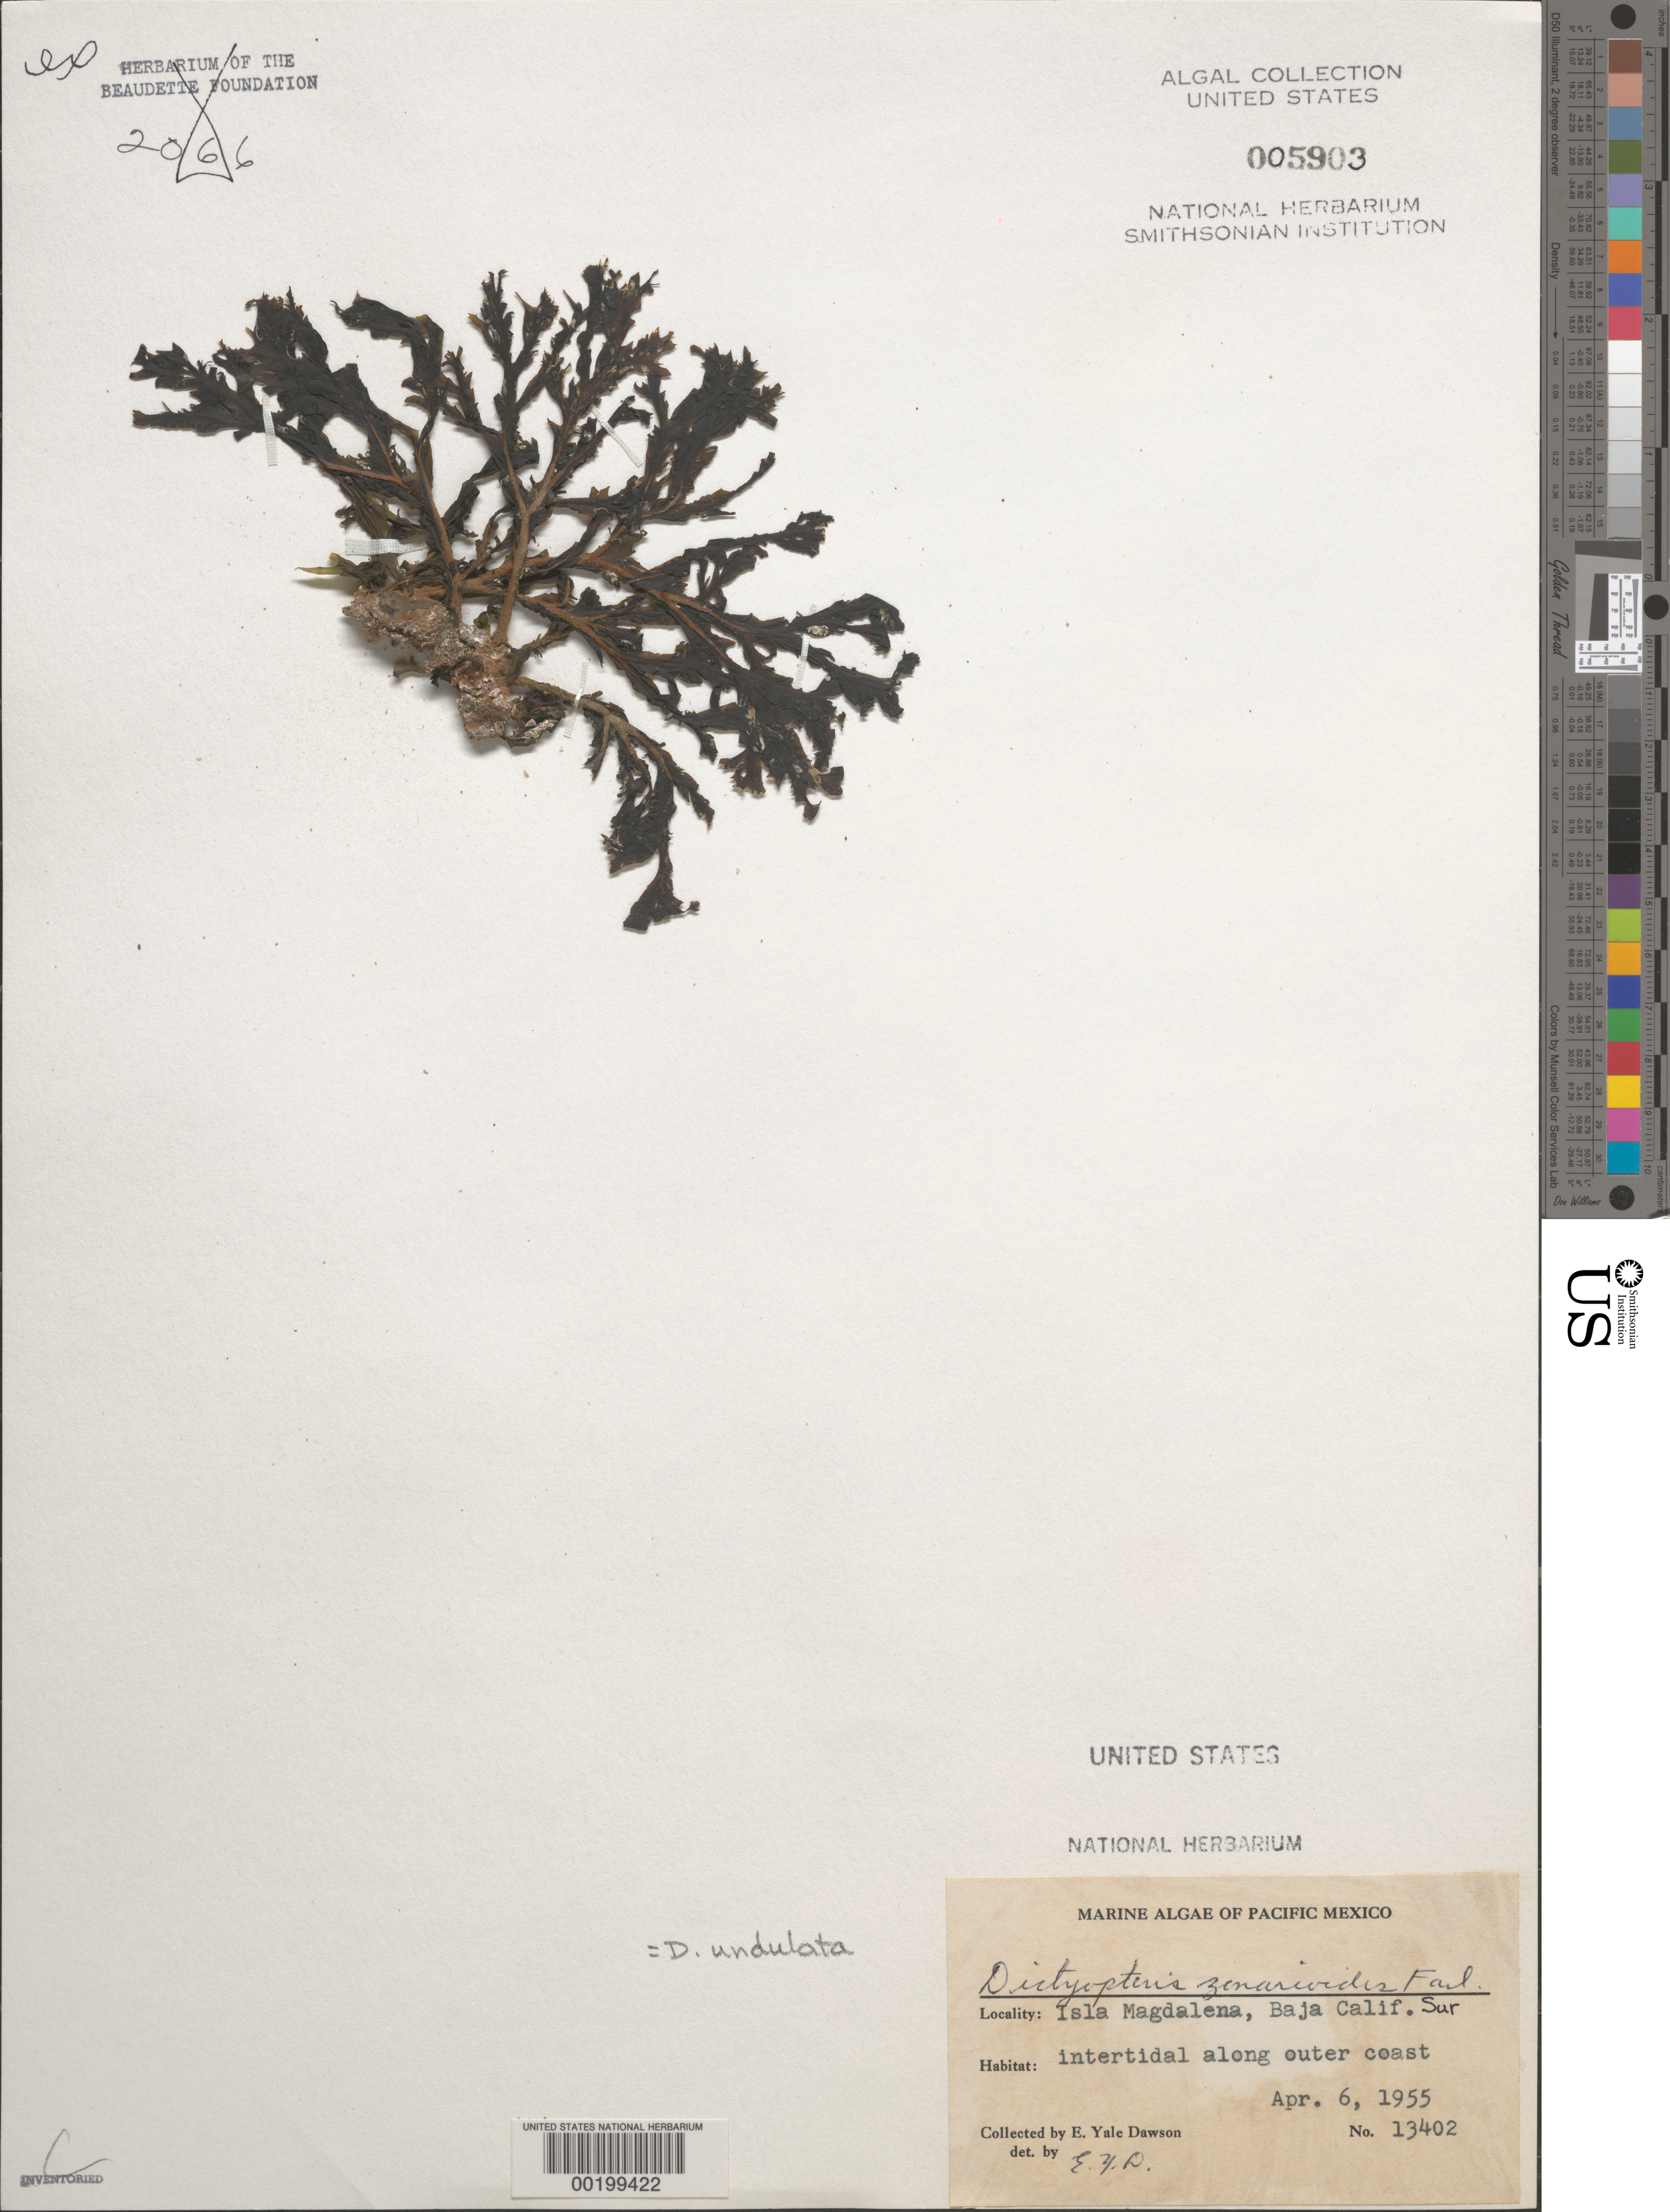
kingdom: Chromista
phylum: Ochrophyta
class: Phaeophyceae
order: Dictyotales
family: Dictyotaceae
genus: Dictyopteris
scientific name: Dictyopteris undulata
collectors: E. Y. Dawson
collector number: EYD 13402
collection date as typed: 06 Apr 1955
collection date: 1955-04-06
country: Mexico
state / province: Baja California Sur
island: Isla Magdalena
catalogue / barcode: US 5903